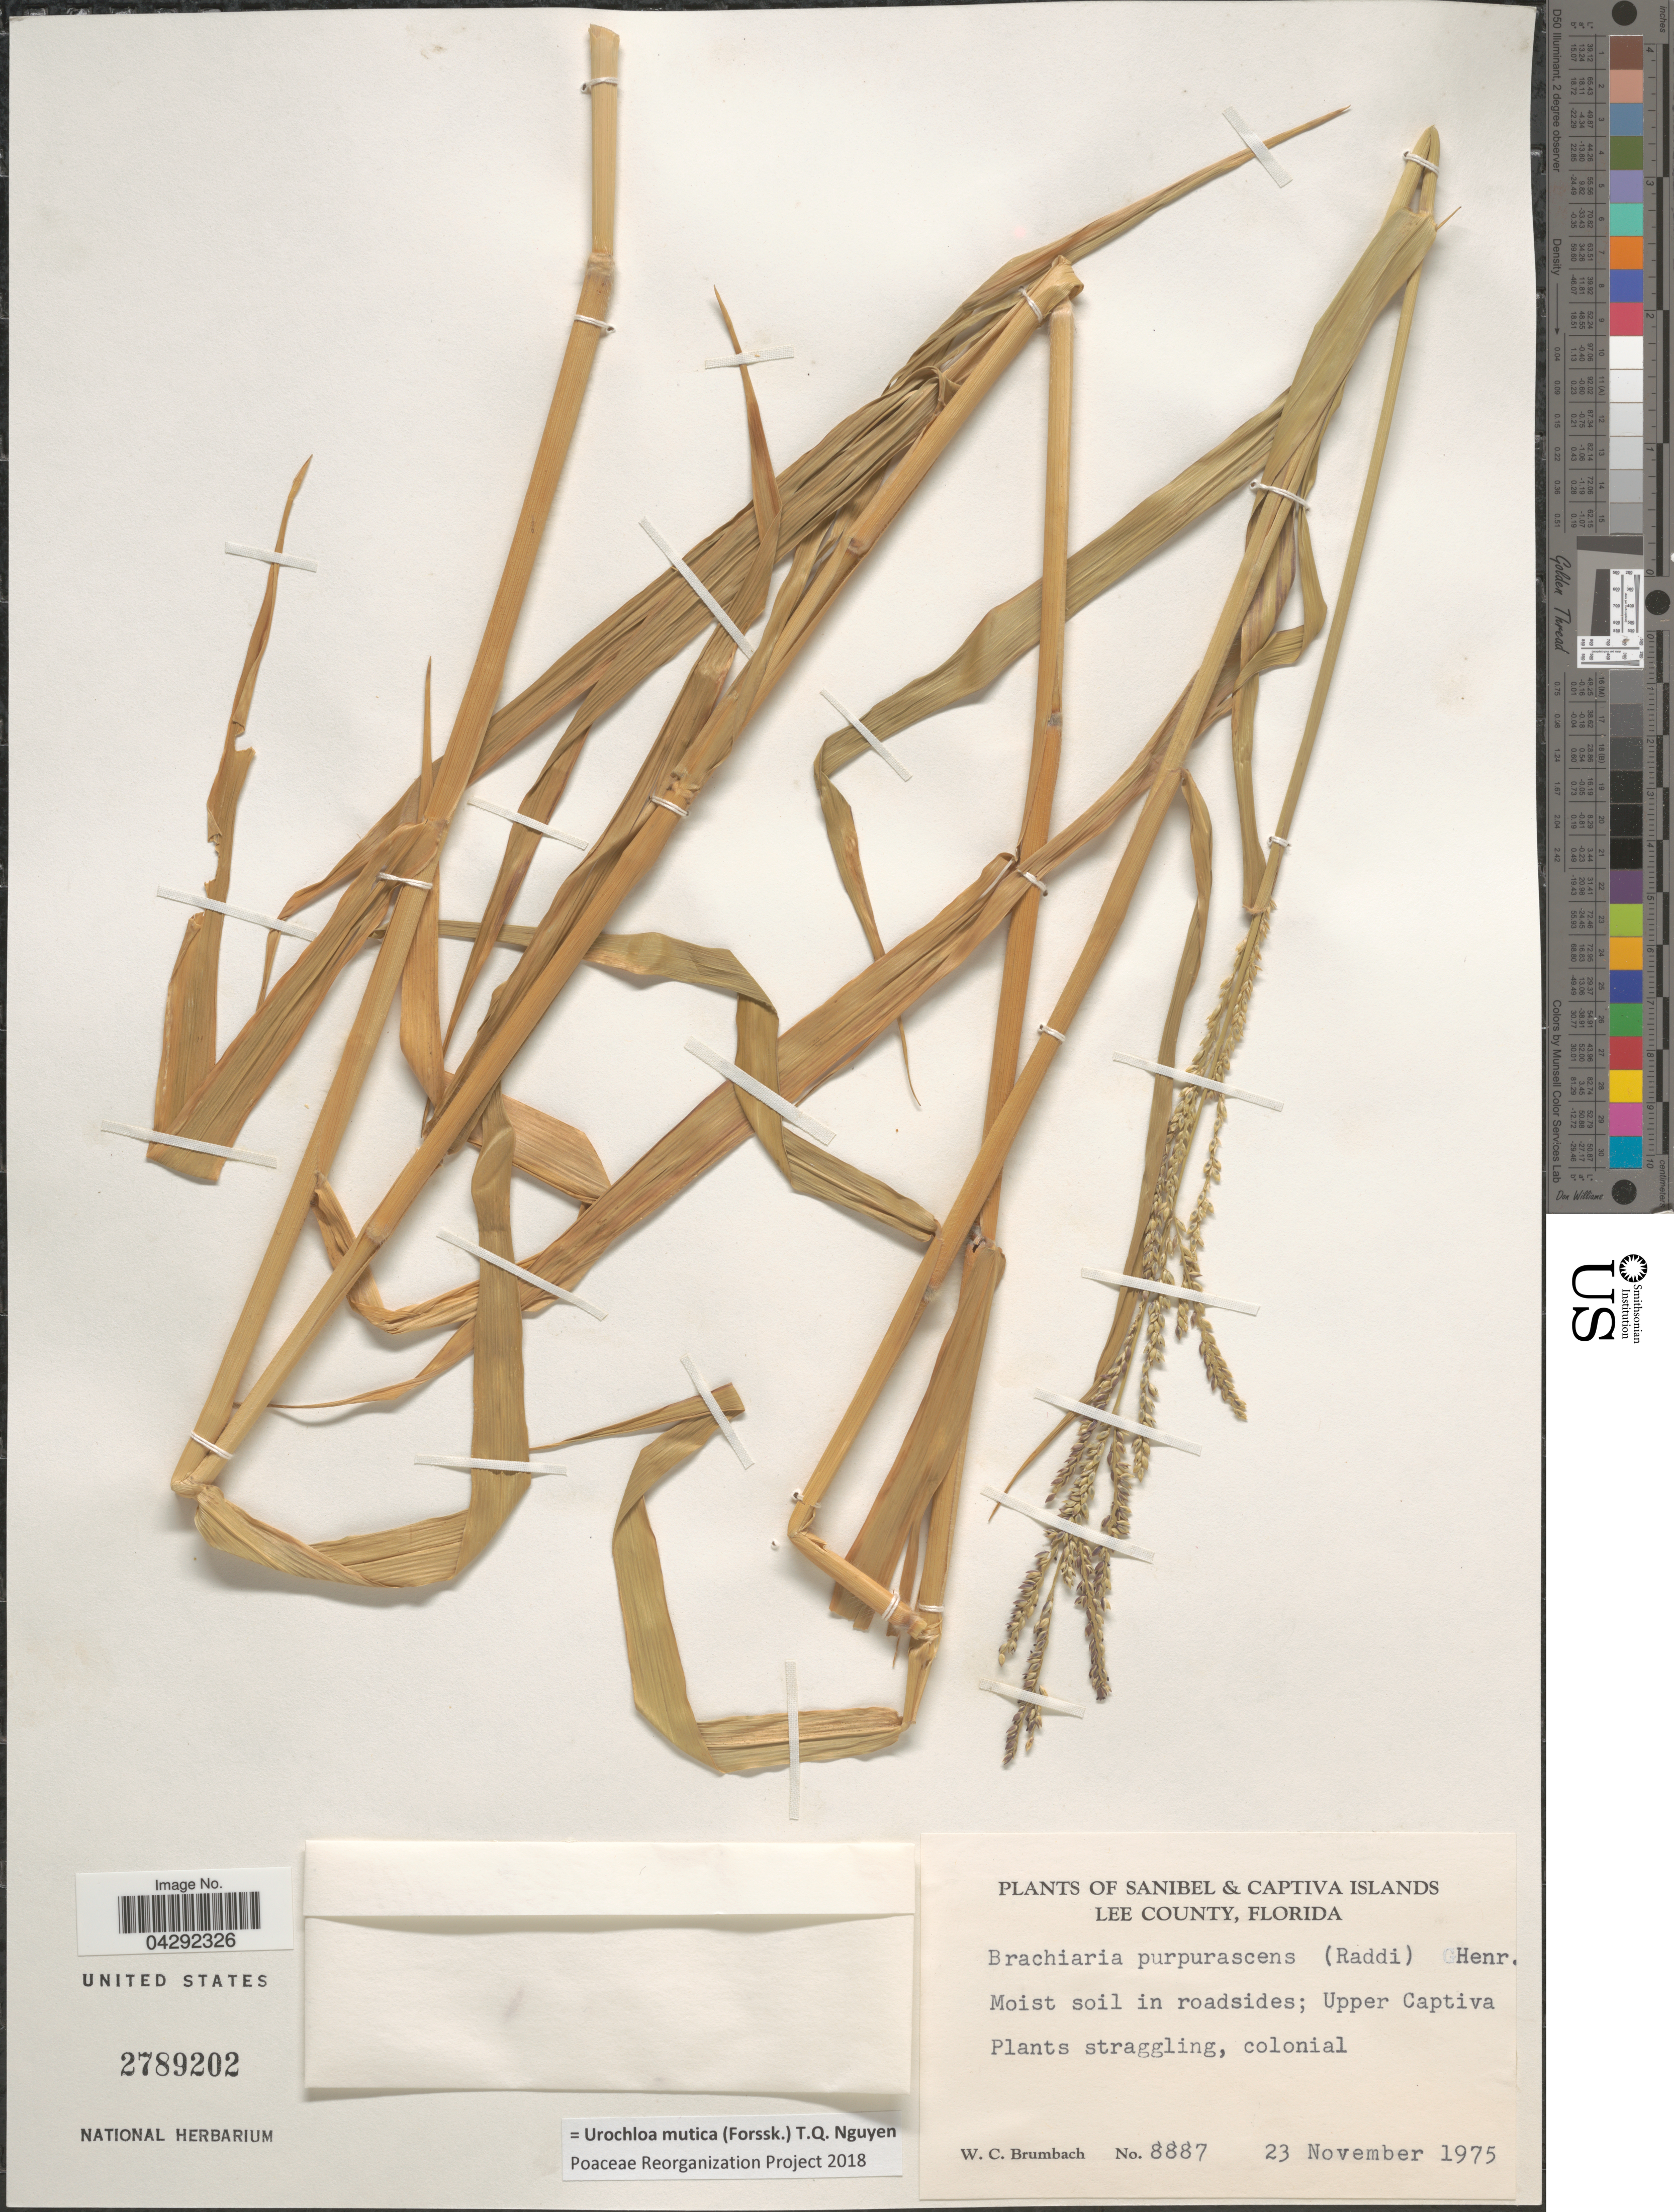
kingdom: Plantae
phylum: Tracheophyta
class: Liliopsida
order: Poales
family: Poaceae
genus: Urochloa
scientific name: Urochloa mutica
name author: (Forssk.) T.Q. Nguyen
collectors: W. C. Brumbach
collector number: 8887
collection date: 1975-11-23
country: United States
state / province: Florida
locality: Sanibel & Captiva Islands. Lee County. Upper Captiva.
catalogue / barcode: US 2789202